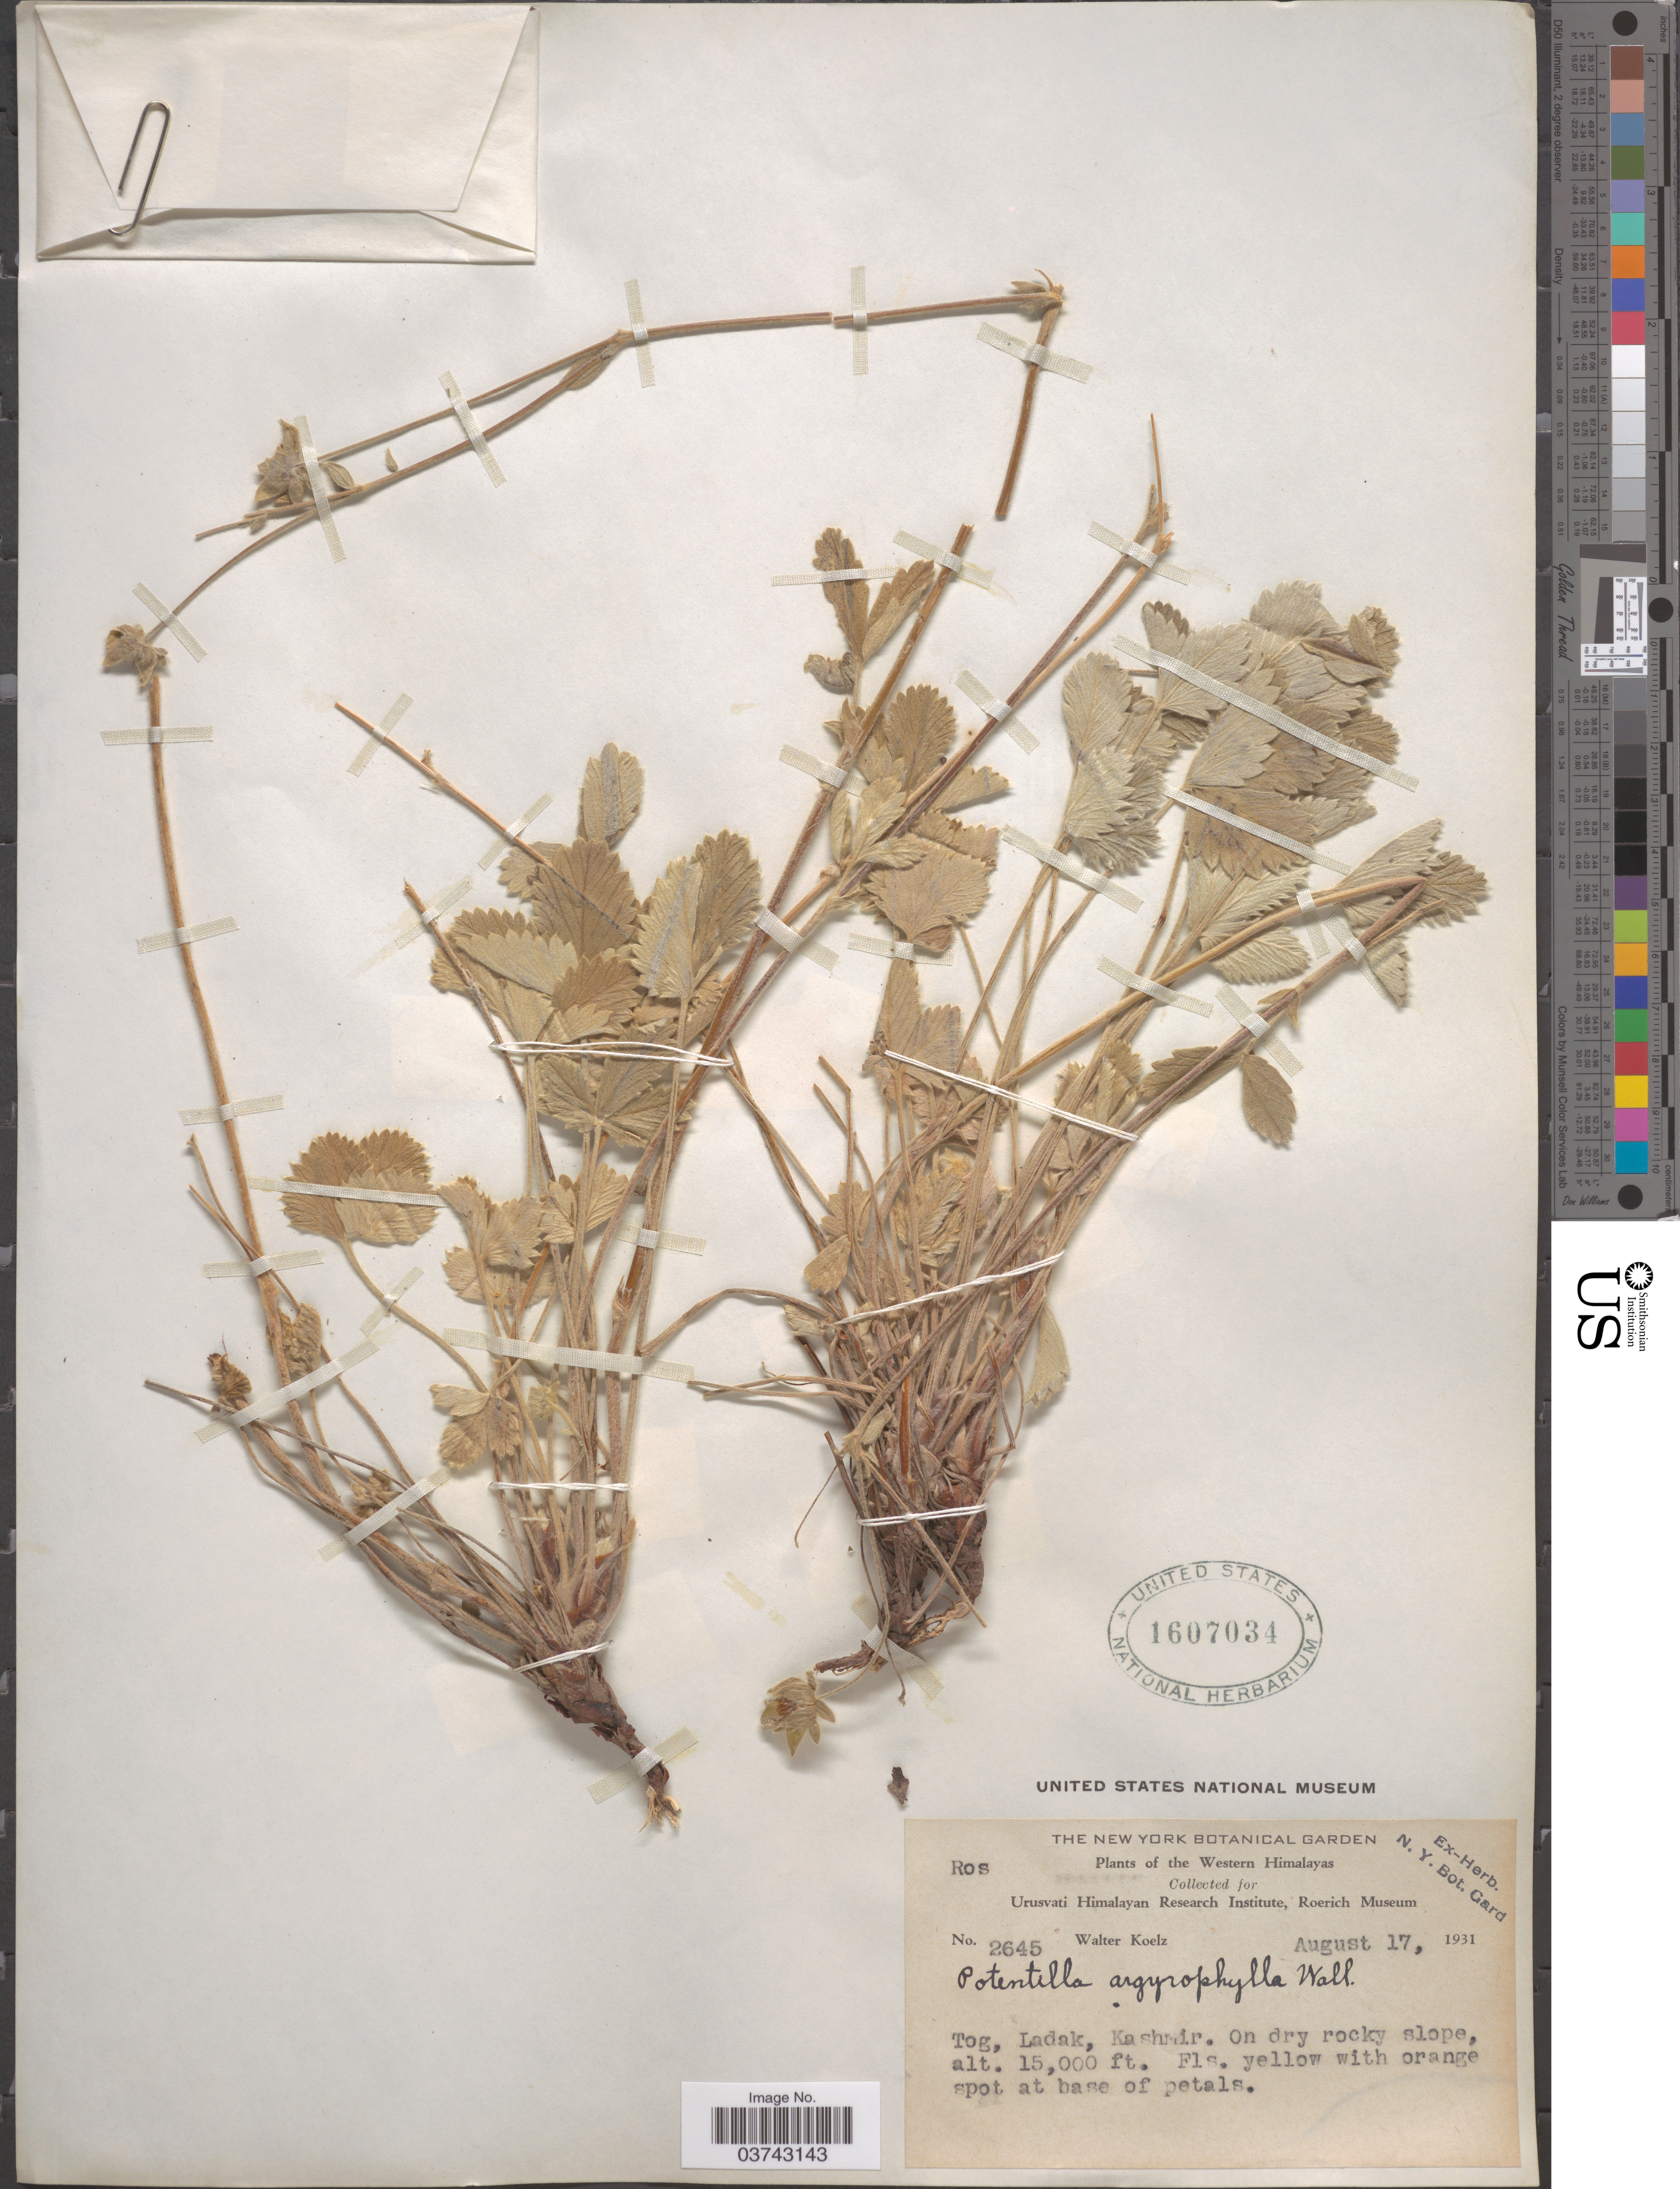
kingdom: Plantae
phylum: Tracheophyta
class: Magnoliopsida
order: Rosales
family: Rosaceae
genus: Potentilla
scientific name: Potentilla argyrophylla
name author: Wall. ex Lehm.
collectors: W. N. Koelz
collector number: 2645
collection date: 1931-08-17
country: India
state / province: Ladakh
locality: The Western Himalayas. Tog, Ladak, Kashmir.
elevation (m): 4572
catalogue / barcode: US 1607034